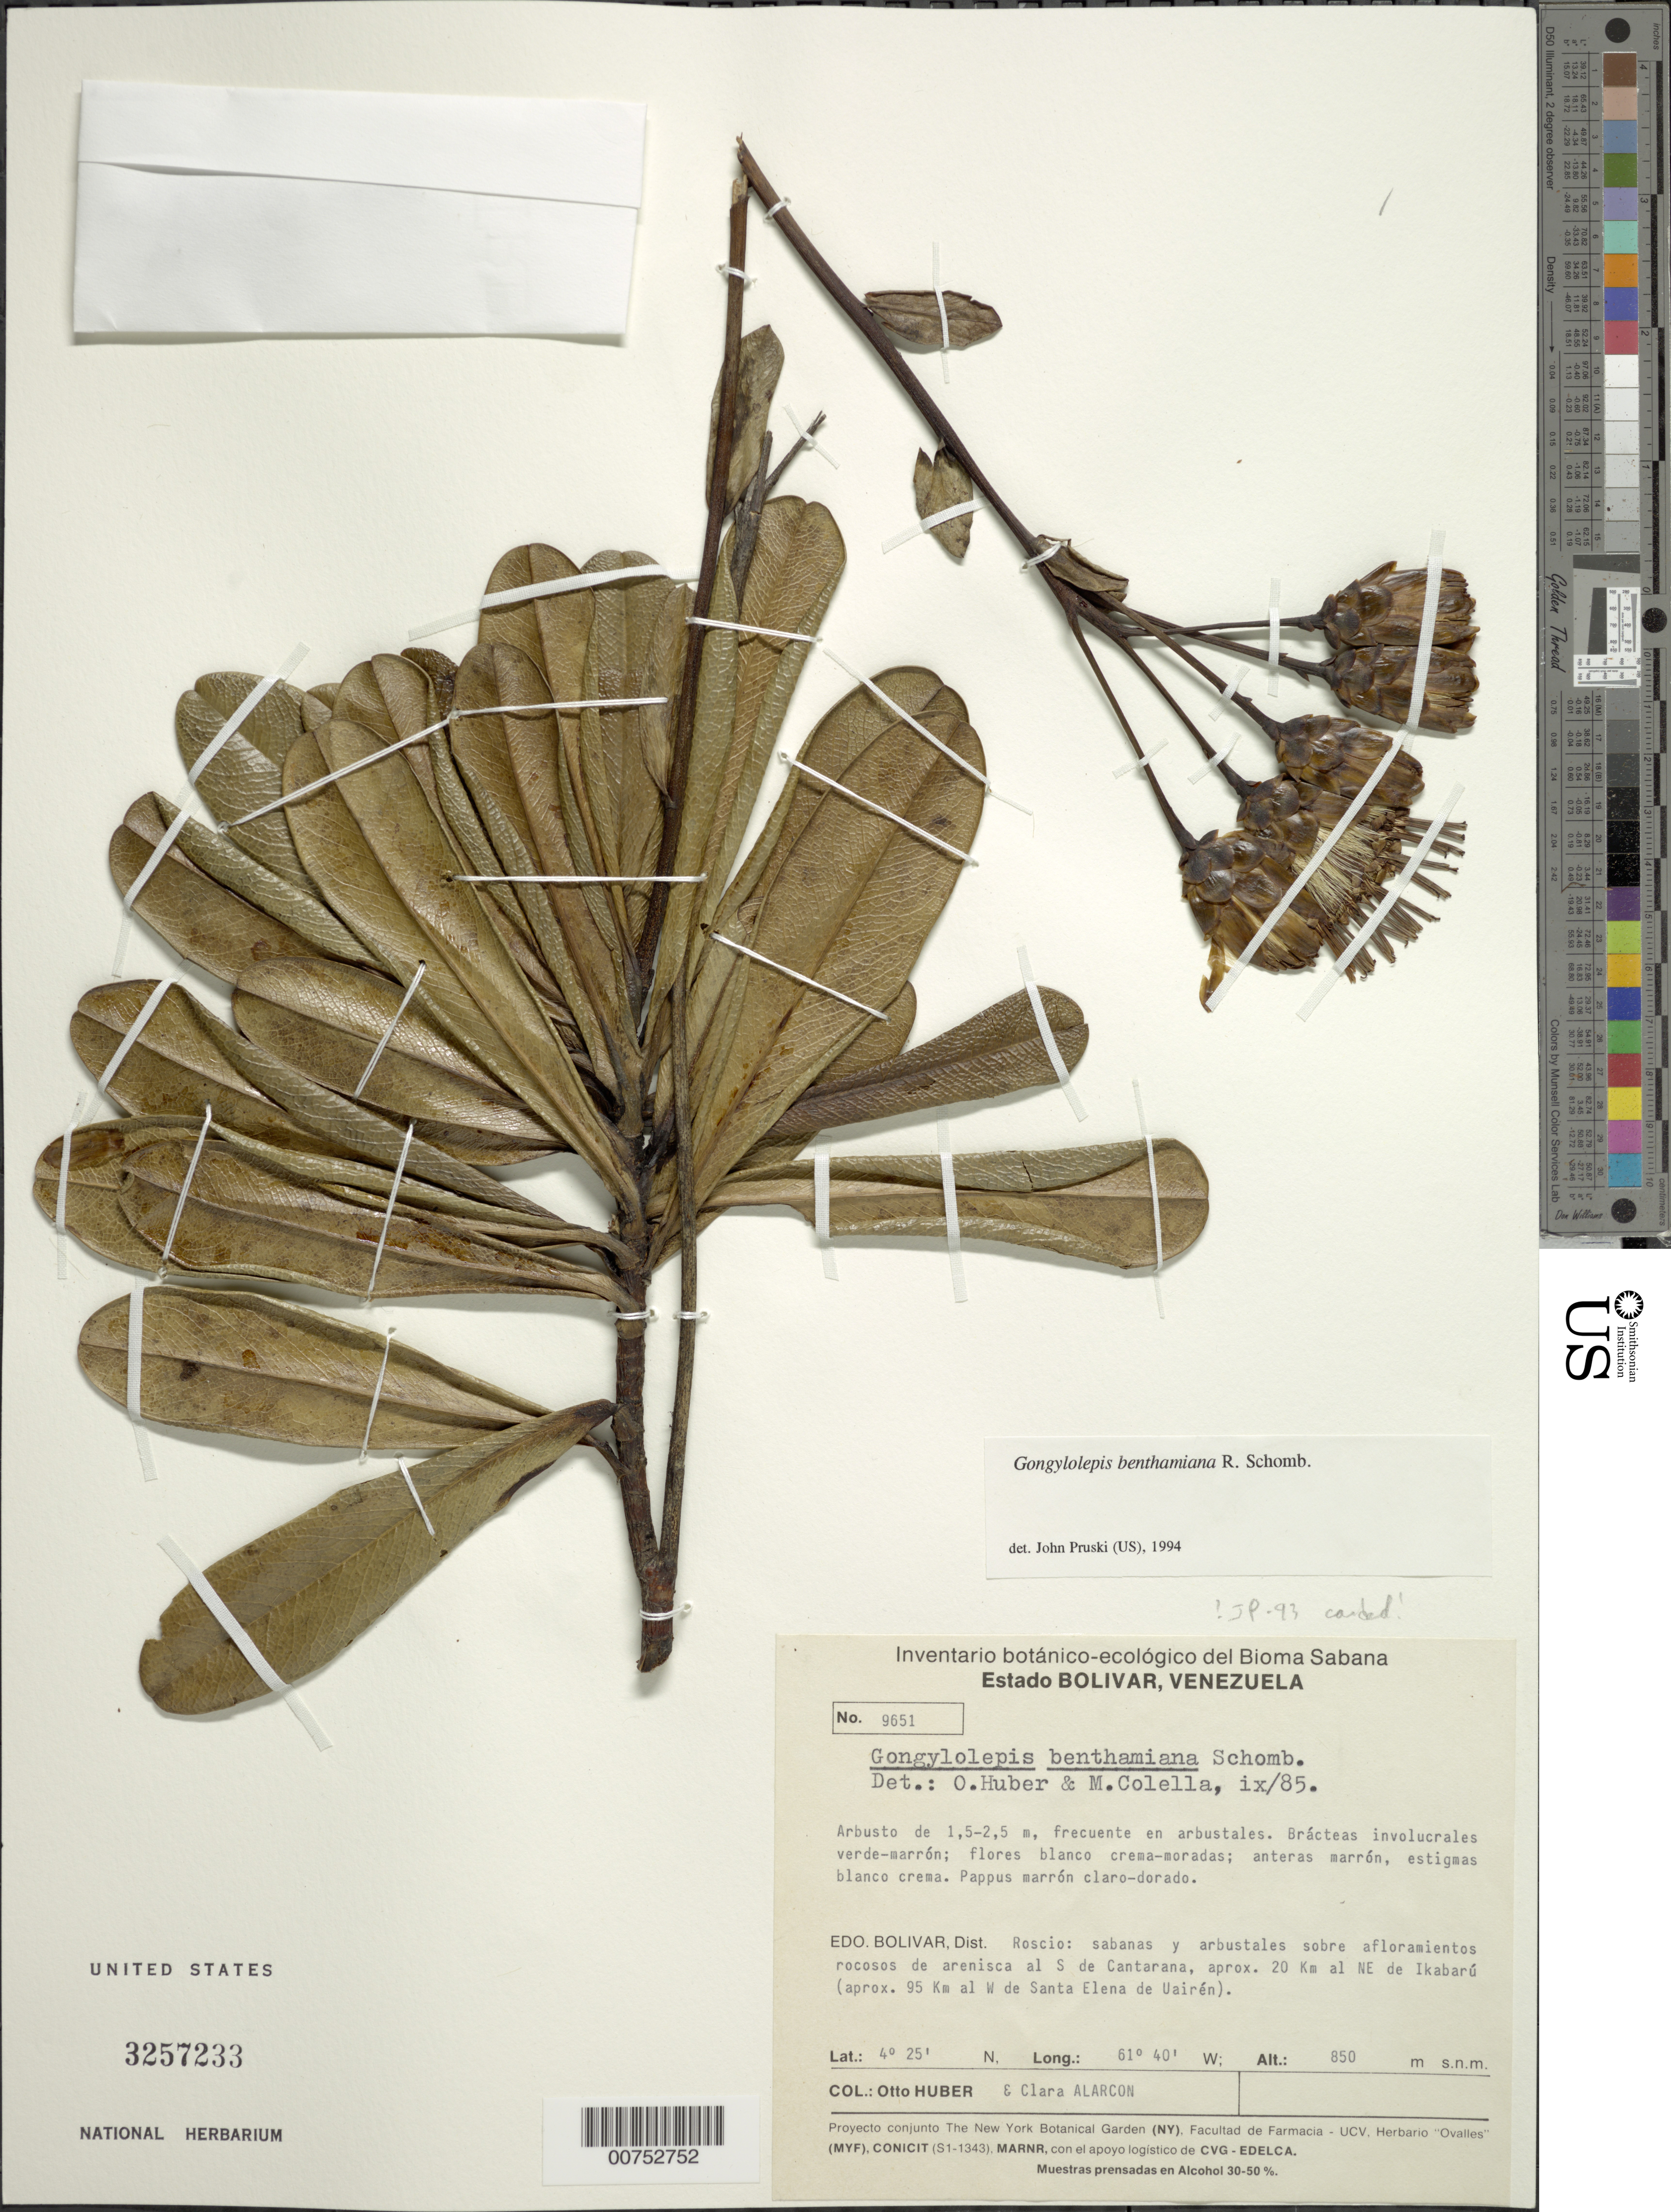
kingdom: Plantae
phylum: Tracheophyta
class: Magnoliopsida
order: Asterales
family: Asteraceae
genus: Gongylolepis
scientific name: Gongylolepis benthamiana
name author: R.H. Schomb.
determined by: Pruski, J. F.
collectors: O. Huber & C. Alarcon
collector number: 9651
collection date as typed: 14-Aug-84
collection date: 1984-08-14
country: Venezuela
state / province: Bolívar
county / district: Roscio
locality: Cantarana, S of, aprox. 20 km al NE de Ikabarú (aprox 95 km al W de Santa Elena de Uairén)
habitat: En arbustales. Sabanas y arbustales sobre afloramientos rocosos de arenisca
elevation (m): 850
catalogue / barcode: US 3257233